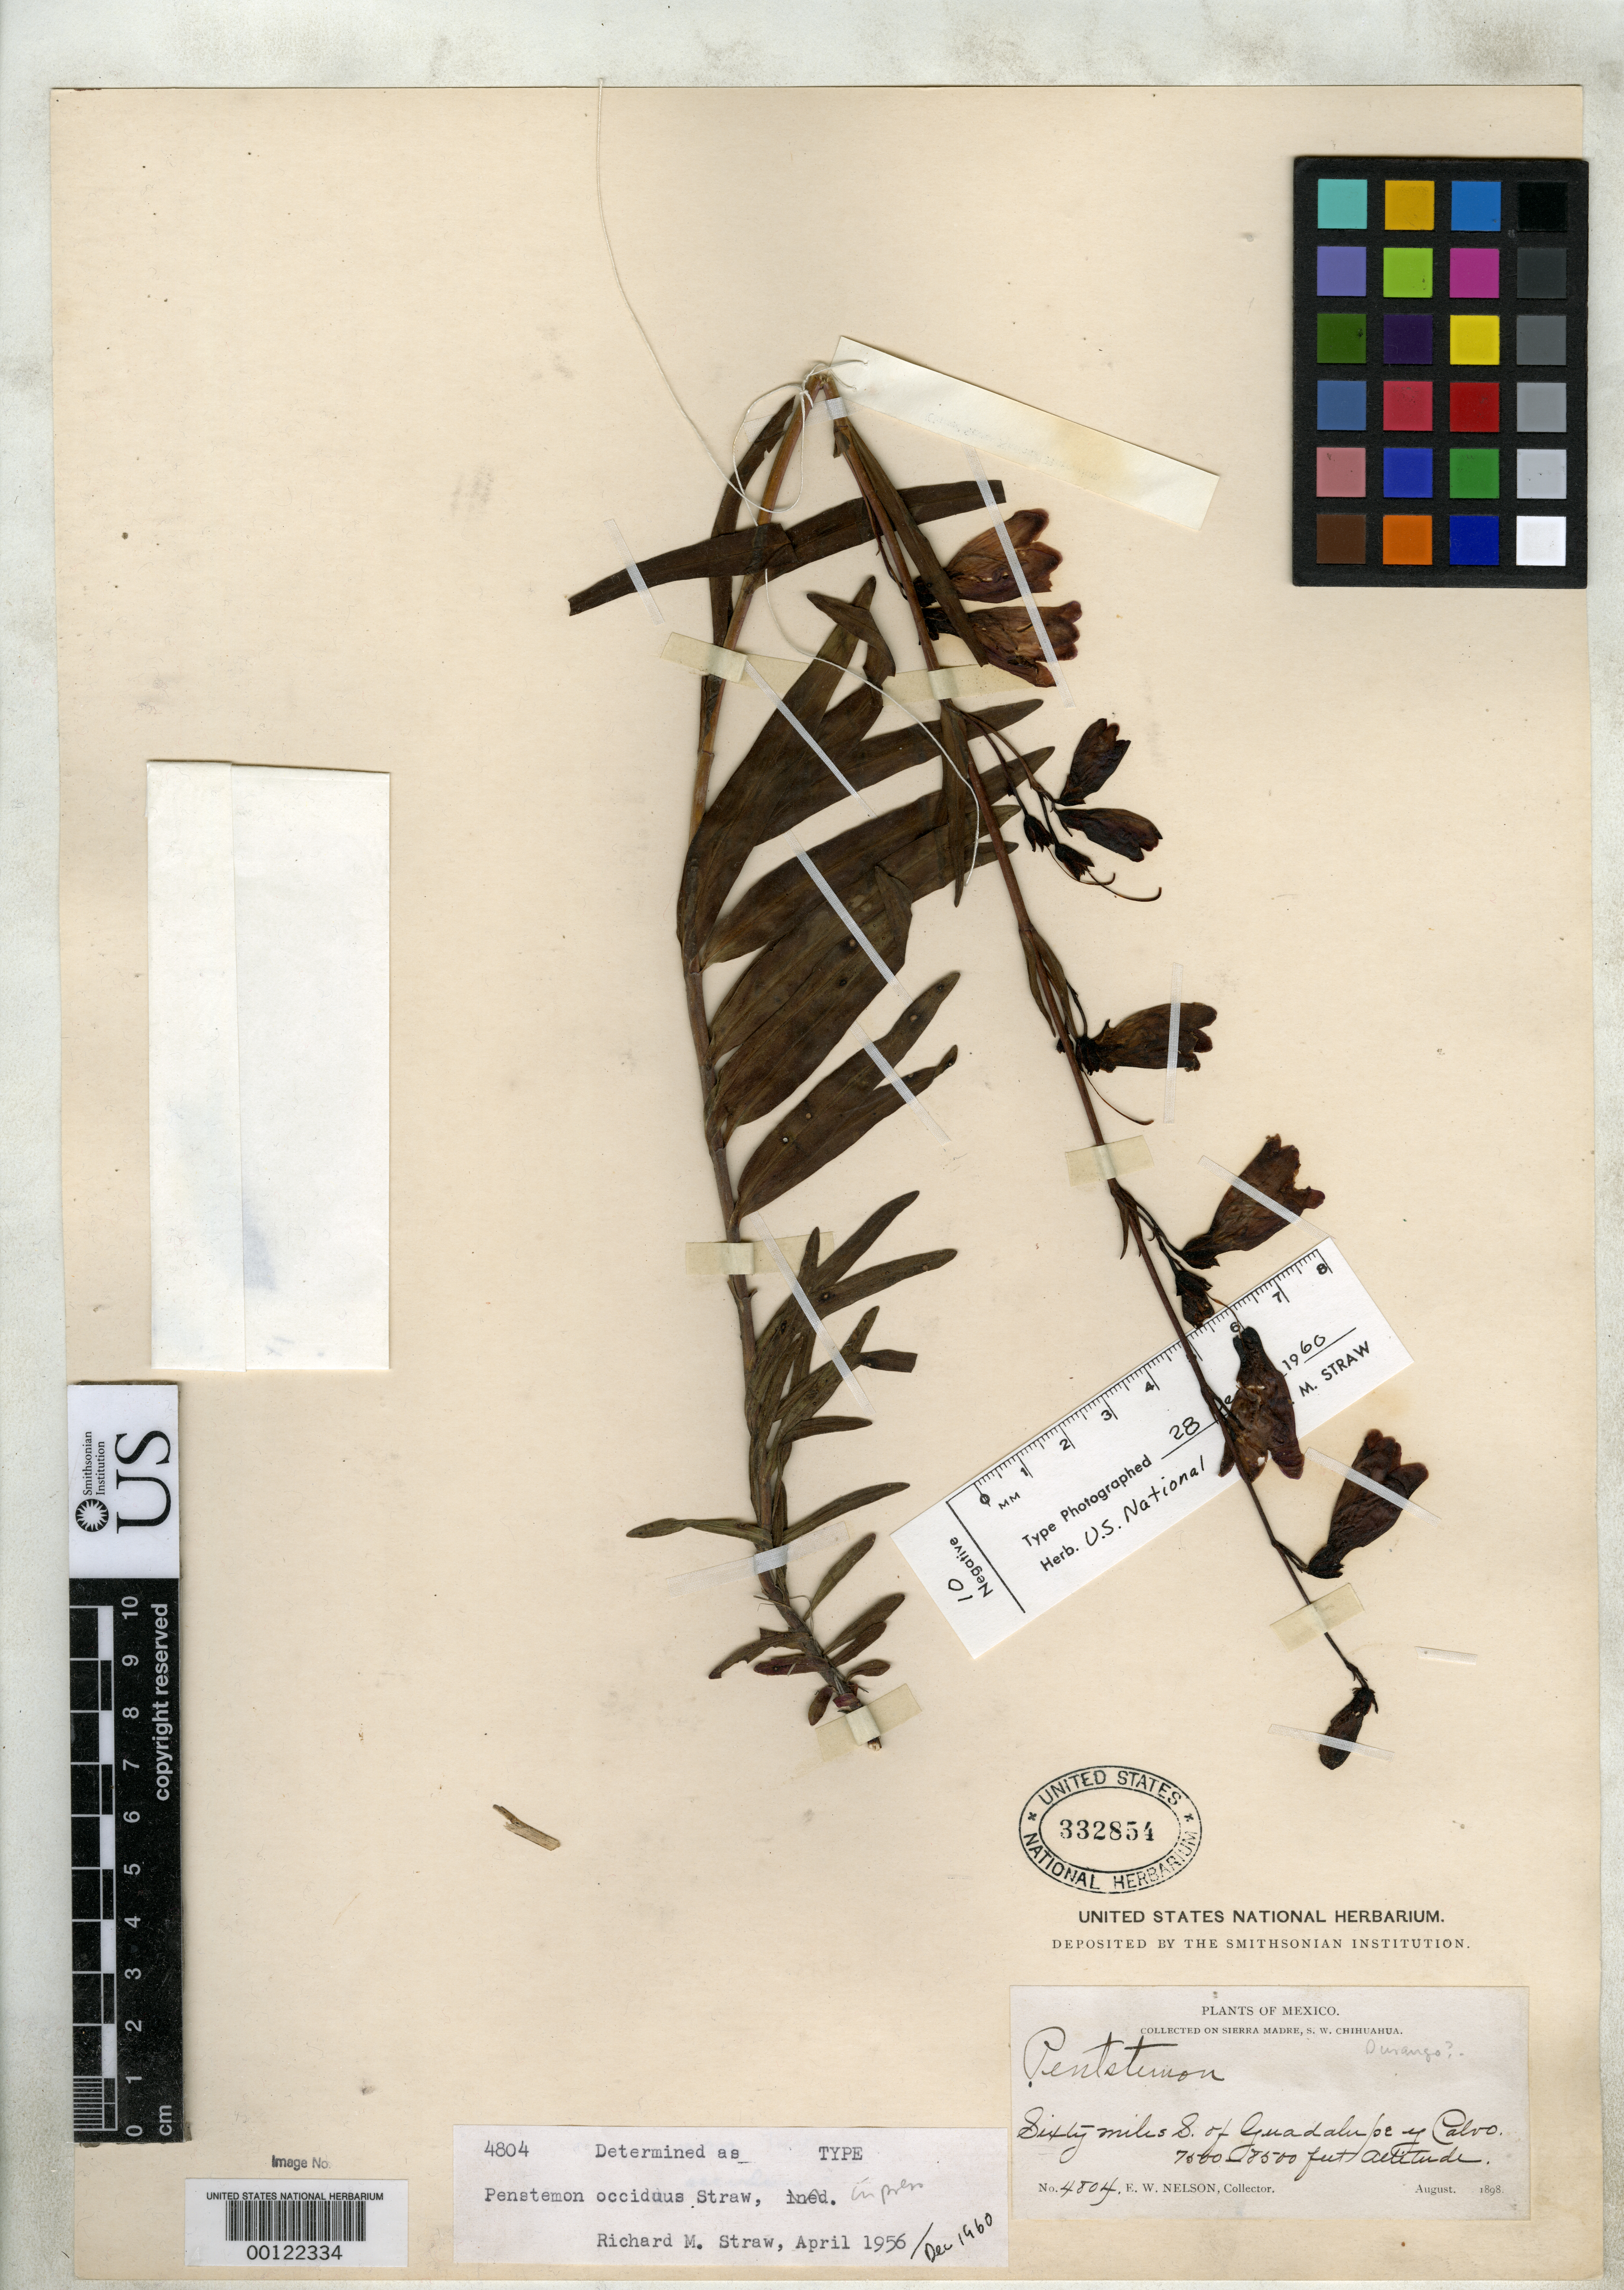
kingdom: Plantae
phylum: Tracheophyta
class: Magnoliopsida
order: Lamiales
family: Plantaginaceae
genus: Penstemon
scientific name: Penstemon occiduus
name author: Straw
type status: Holotype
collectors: E. W. Nelson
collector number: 4804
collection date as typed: Aug 1898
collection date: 1898-08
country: Mexico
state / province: Chihuahua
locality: Sierra Madre.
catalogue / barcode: US 332854